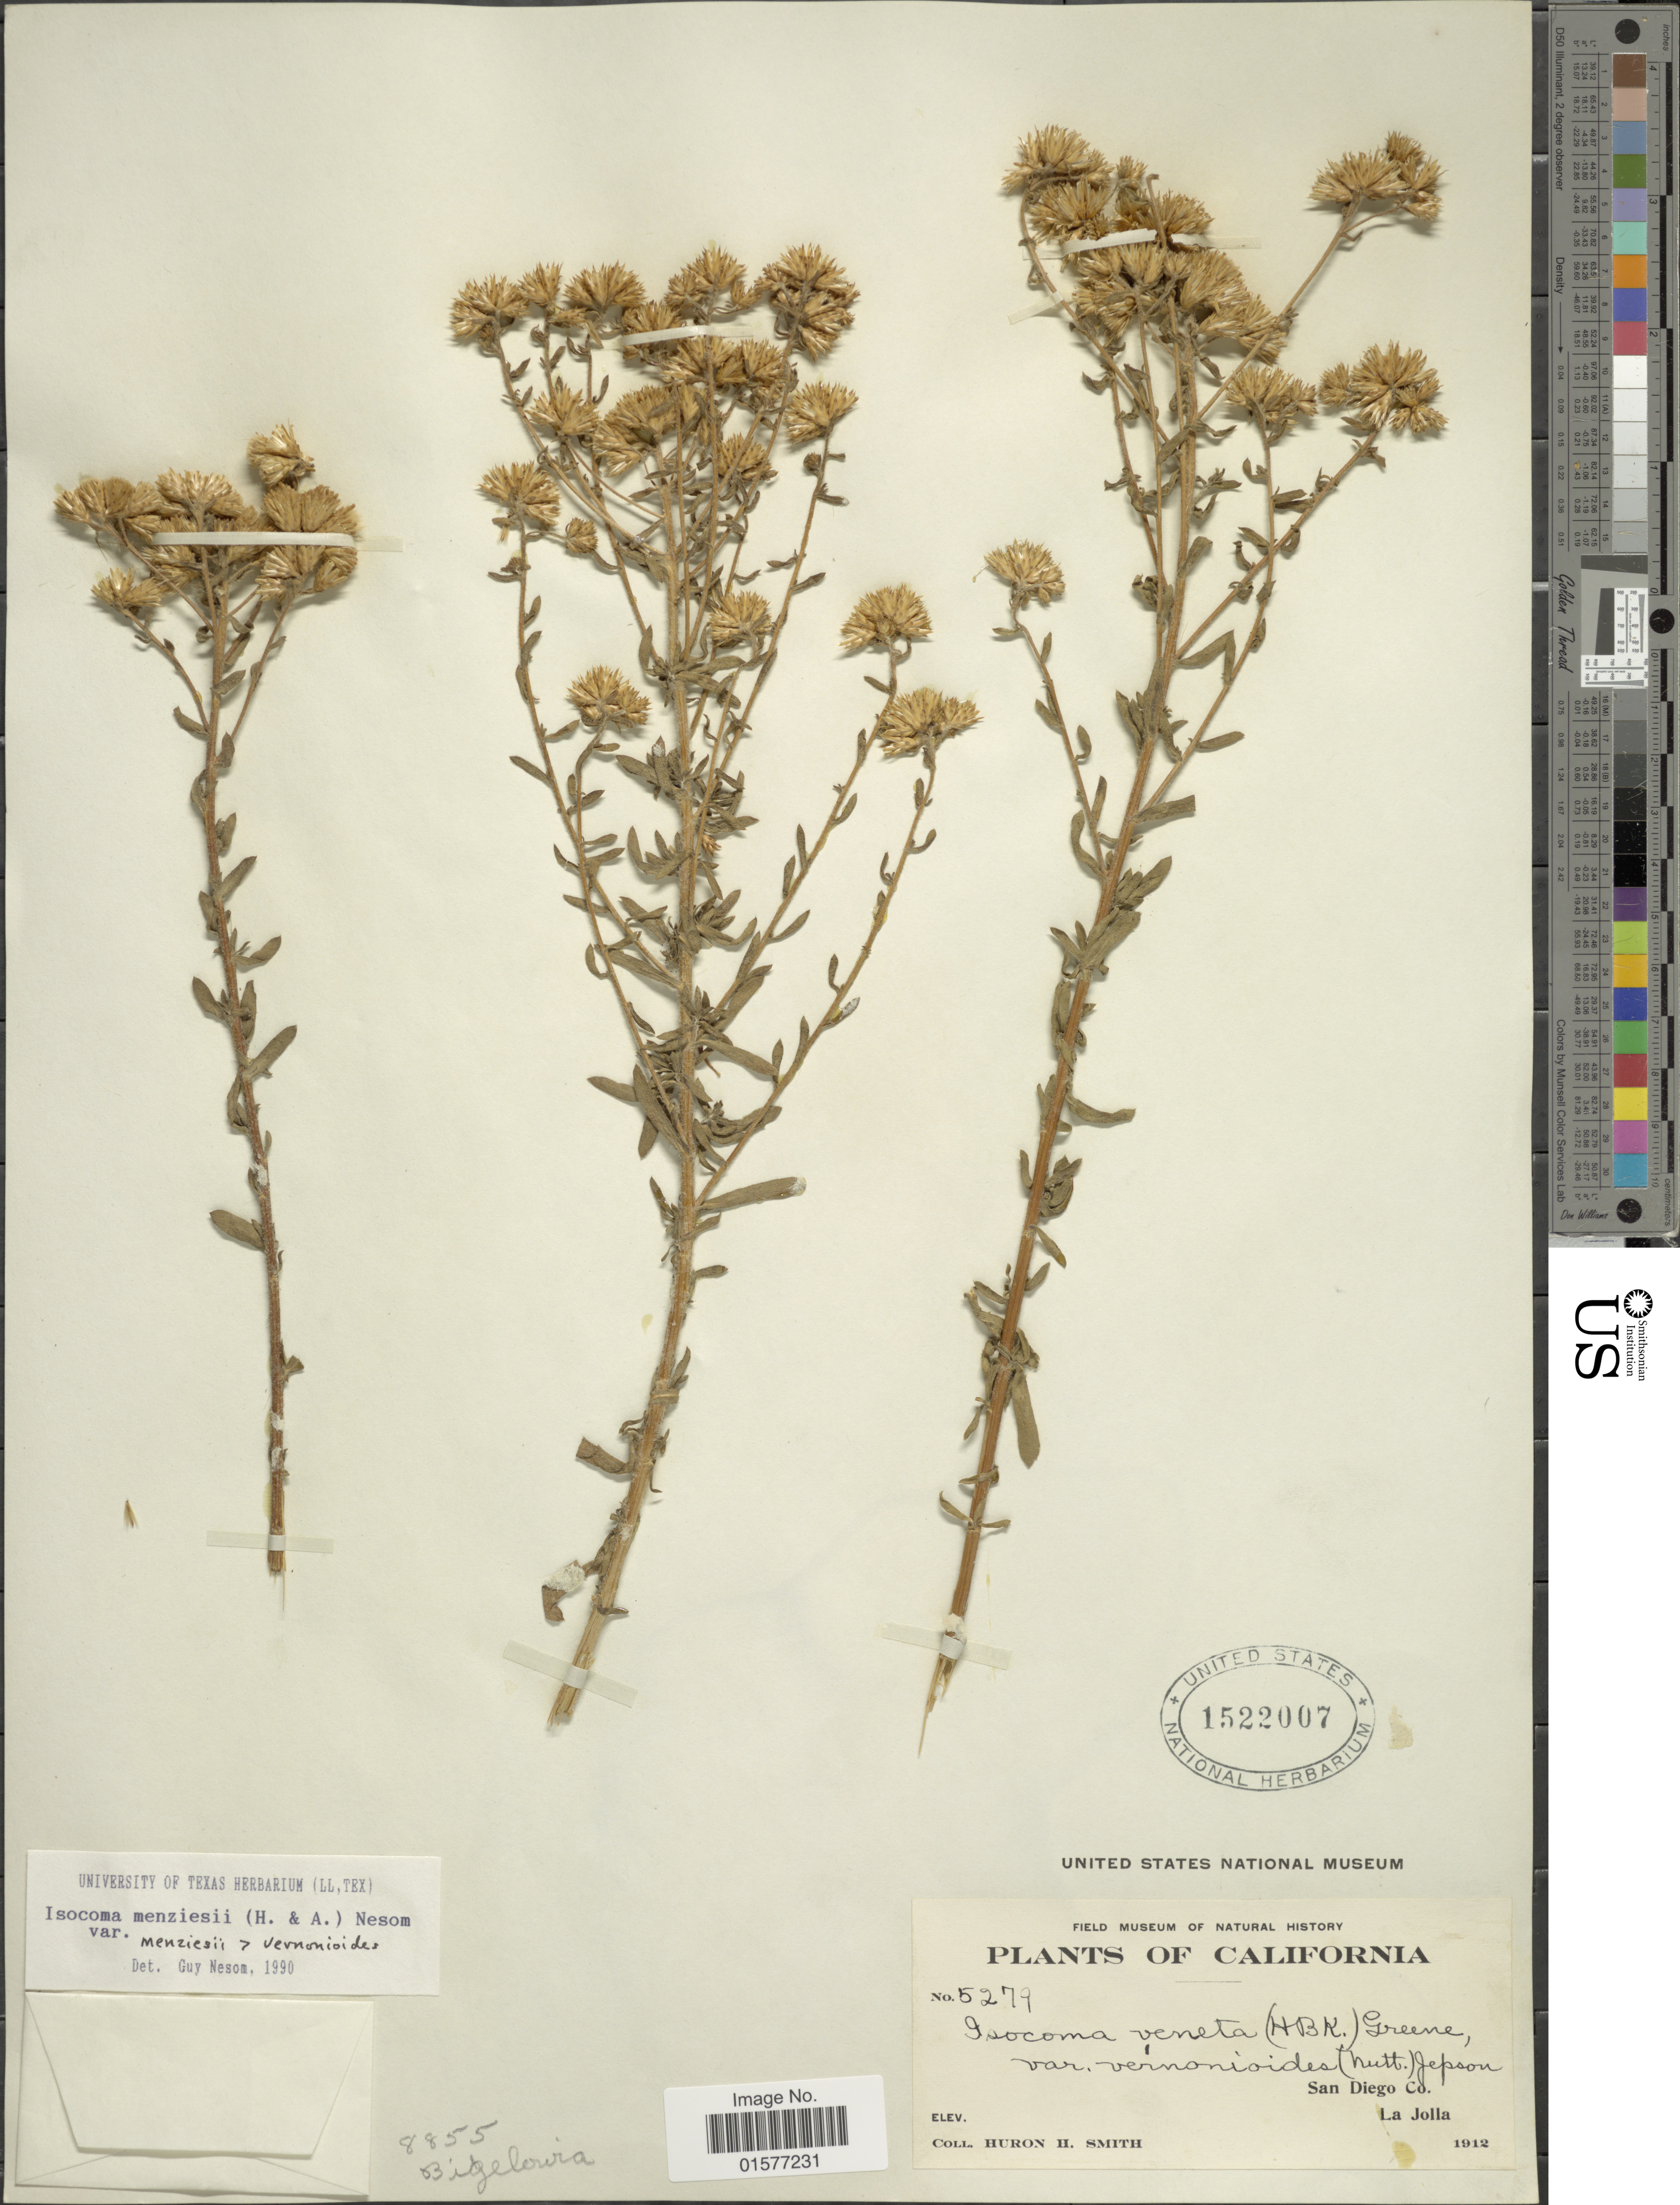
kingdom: Plantae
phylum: Tracheophyta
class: Magnoliopsida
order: Asterales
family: Asteraceae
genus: Isocoma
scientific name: Isocoma menziesii var. menziesii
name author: (Hook.) G.L. Nesom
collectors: Huron H. Smith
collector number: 5279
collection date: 1912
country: United States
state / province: California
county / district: San Diego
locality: San Diego Co., La Jolla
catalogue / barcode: US 1522007